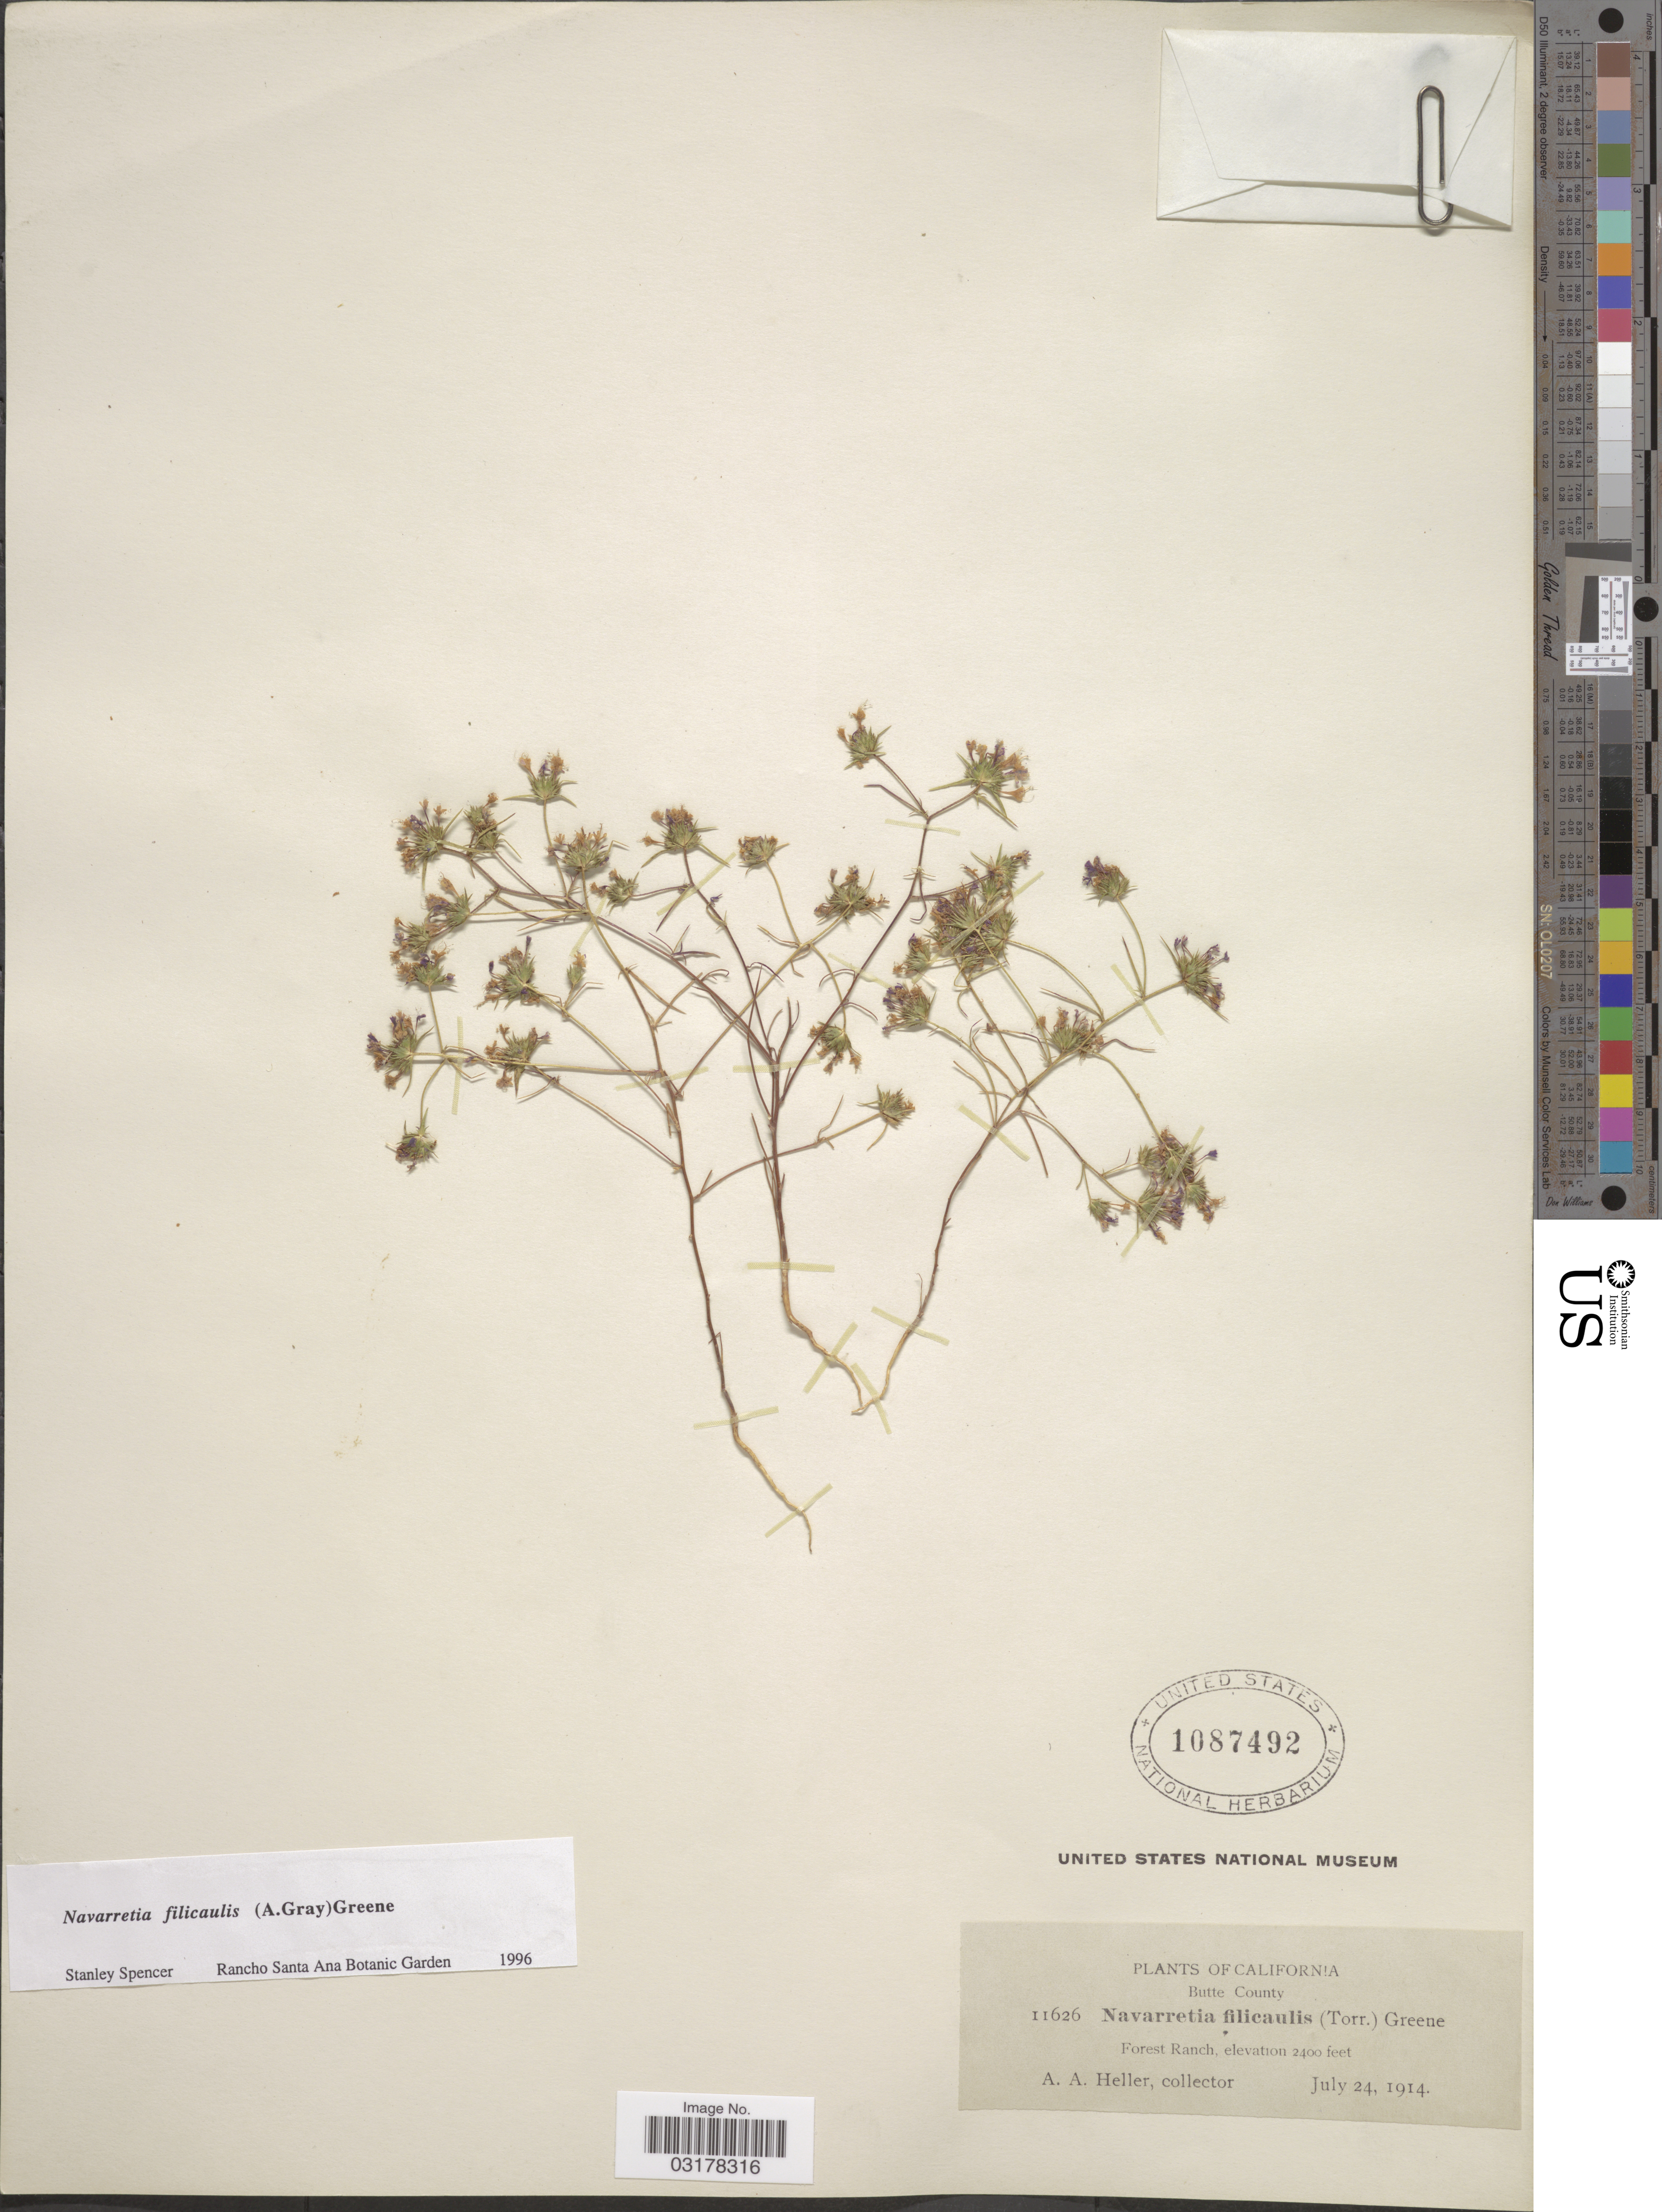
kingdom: Plantae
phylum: Tracheophyta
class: Magnoliopsida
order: Ericales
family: Polemoniaceae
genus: Navarretia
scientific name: Navarretia filicaulis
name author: (Torr. ex A. Gray) S.W. Greene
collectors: A. A. Heller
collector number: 11626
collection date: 1914-07-24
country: United States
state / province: California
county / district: Butte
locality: Butte County. Forest Ranch.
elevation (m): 732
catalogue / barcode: US 1087492